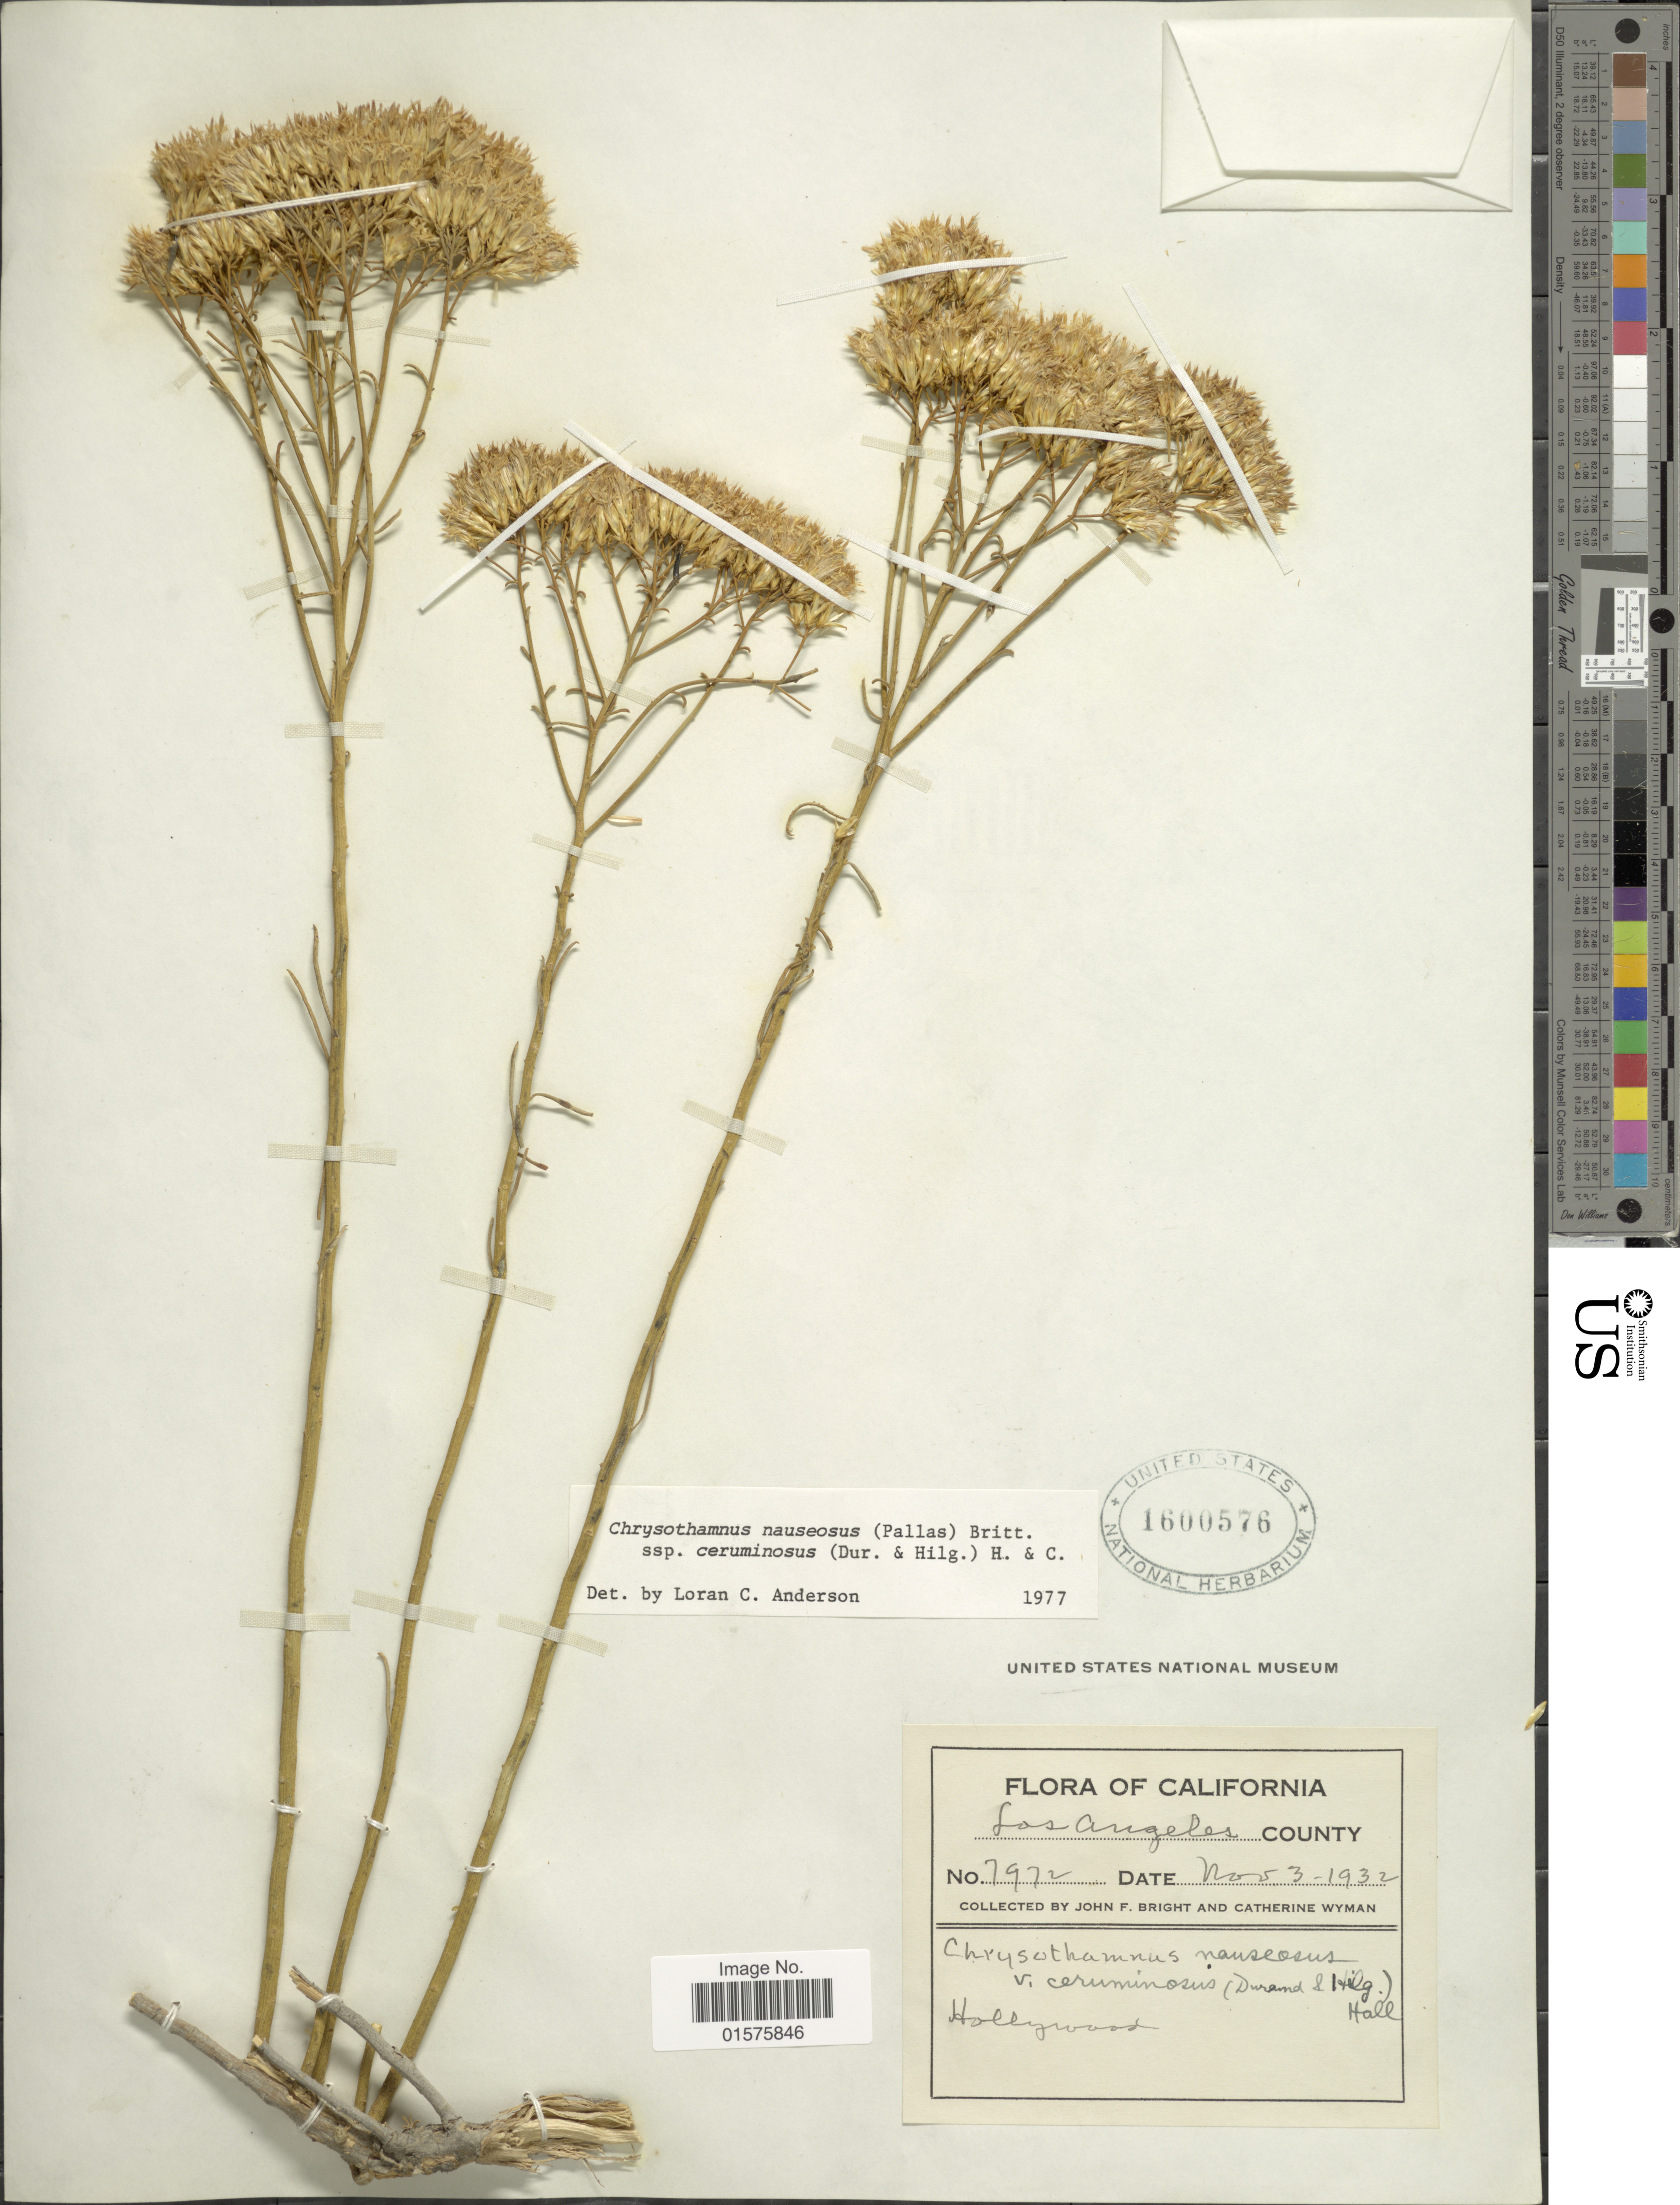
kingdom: Plantae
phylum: Tracheophyta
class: Magnoliopsida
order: Asterales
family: Asteraceae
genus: Ericameria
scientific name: Ericameria nauseosa var. ceruminosa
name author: G.L. Nesom & G.I. Baird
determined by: Urbatsch, Lowell E., Curator (LSU), Louisiana State University (UNITED STATES)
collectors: J. Bright & C. Wyman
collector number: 7972*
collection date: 1932-11-03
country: United States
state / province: California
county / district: Los Angeles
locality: Los Angeles County. Hollywood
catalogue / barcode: US 1600576